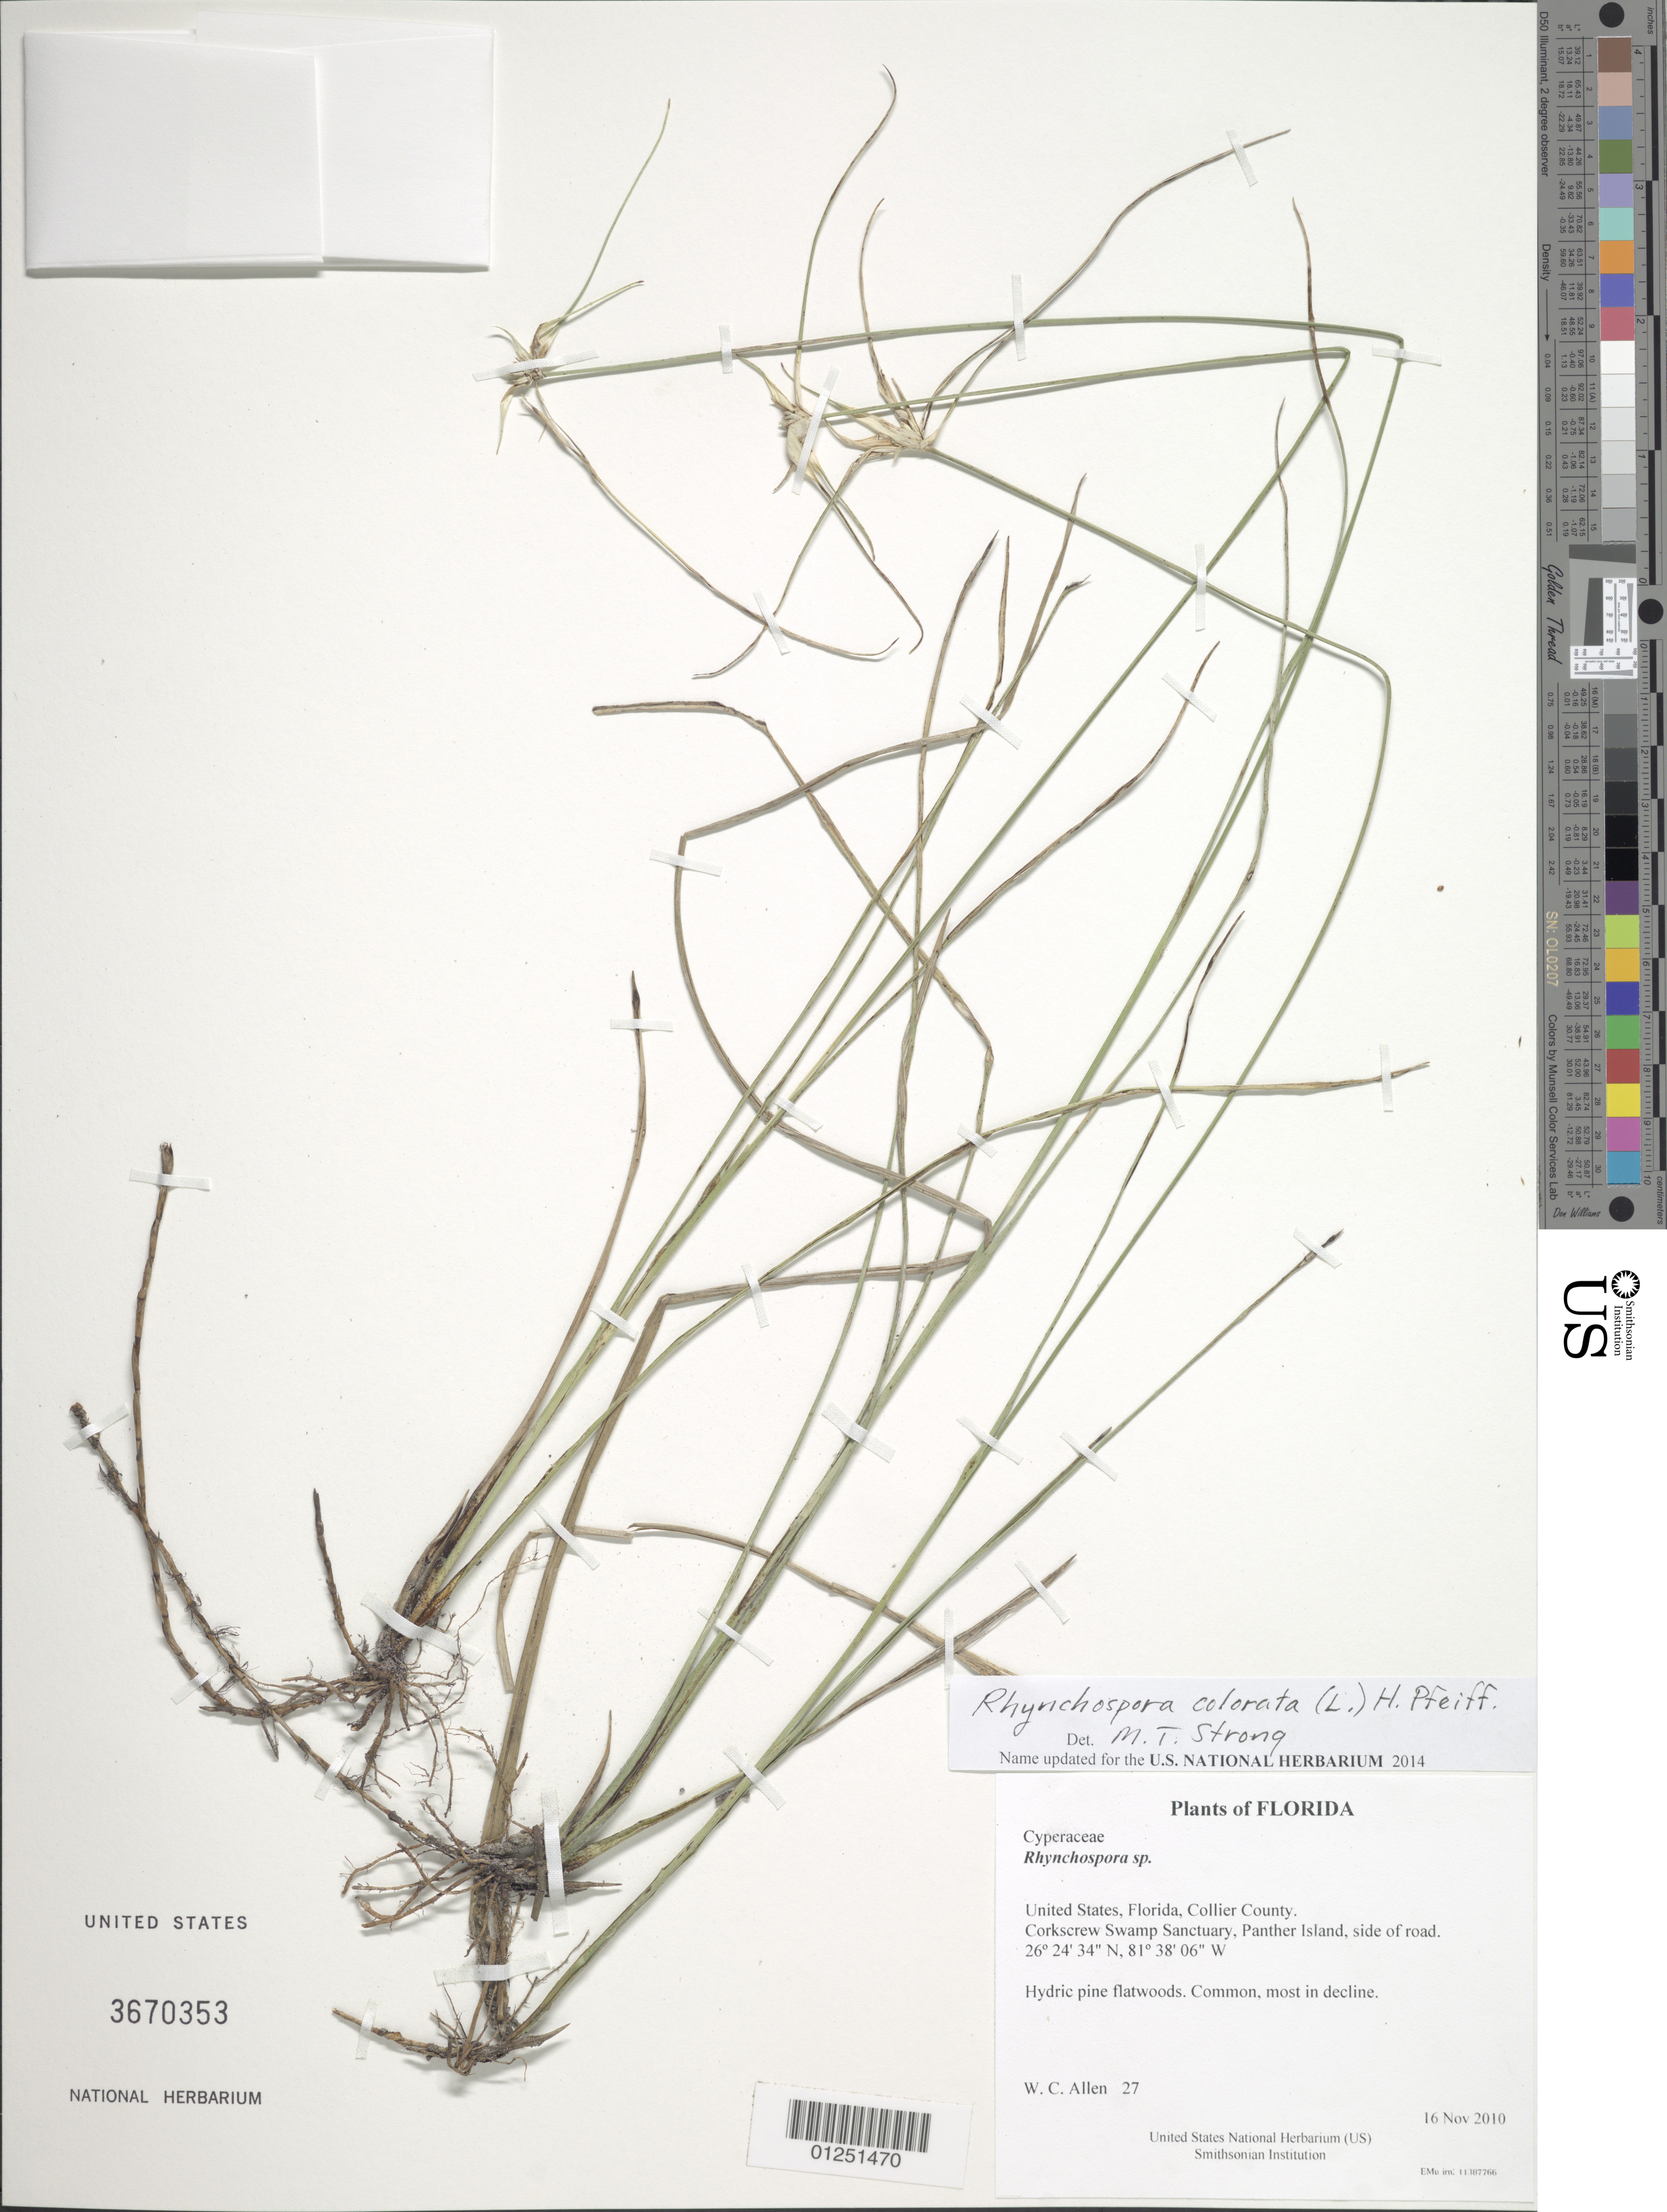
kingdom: Plantae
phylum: Tracheophyta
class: Liliopsida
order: Poales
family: Cyperaceae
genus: Rhynchospora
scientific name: Rhynchospora colorata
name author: (L.) H. Pfeiff.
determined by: Strong, M. T., (US), Smithsonian Institution - National Museum of Natural History (UNITED STATES)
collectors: W. C. Allen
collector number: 27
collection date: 2010-11-16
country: United States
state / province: Florida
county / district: Collier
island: Panther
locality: Corkscrew Swamp Sanctuary, side of road.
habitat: Hydric pine flatwoods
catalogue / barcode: US 3670353